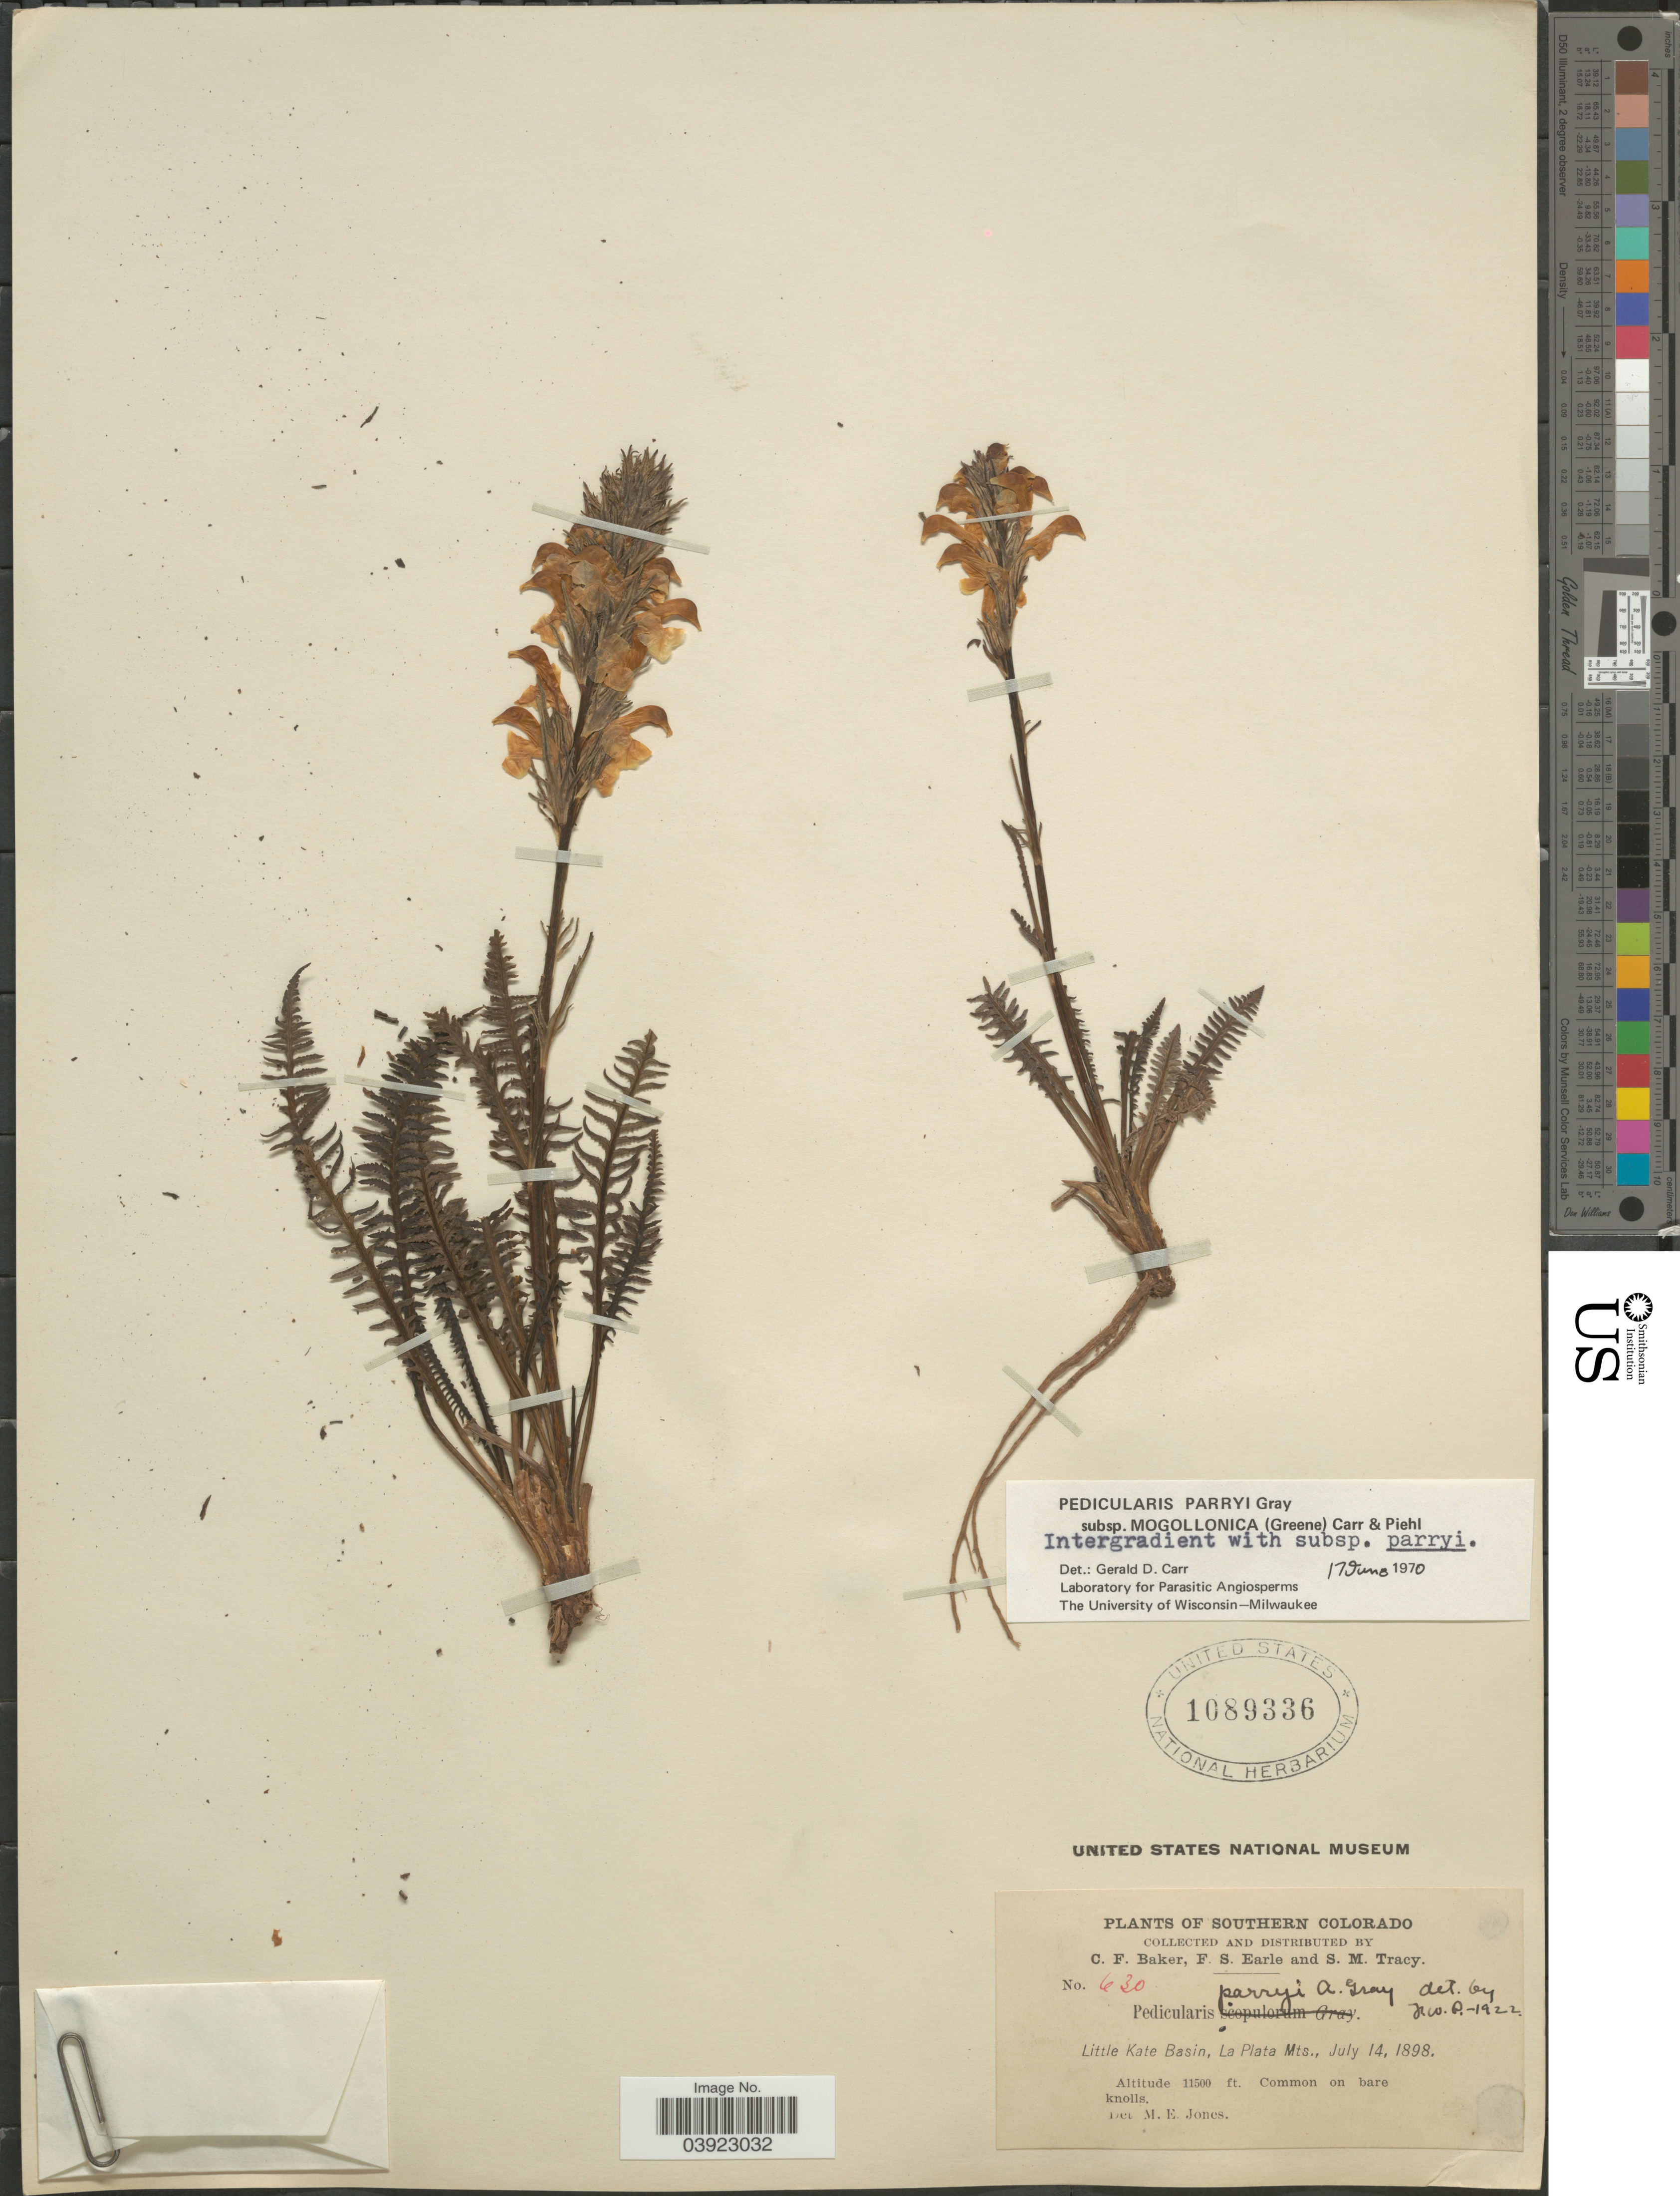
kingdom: Plantae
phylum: Tracheophyta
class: Magnoliopsida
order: Lamiales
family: Orobanchaceae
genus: Pedicularis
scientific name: Pedicularis parryi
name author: A. Gray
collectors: C. F. Baker, F. S. Earle & S. M. Tracy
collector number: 630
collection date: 1898-07-14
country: United States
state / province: Colorado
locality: Southern Colorado. Little Kate Basin, La Plata Mts.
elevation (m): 3505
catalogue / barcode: US 1089336